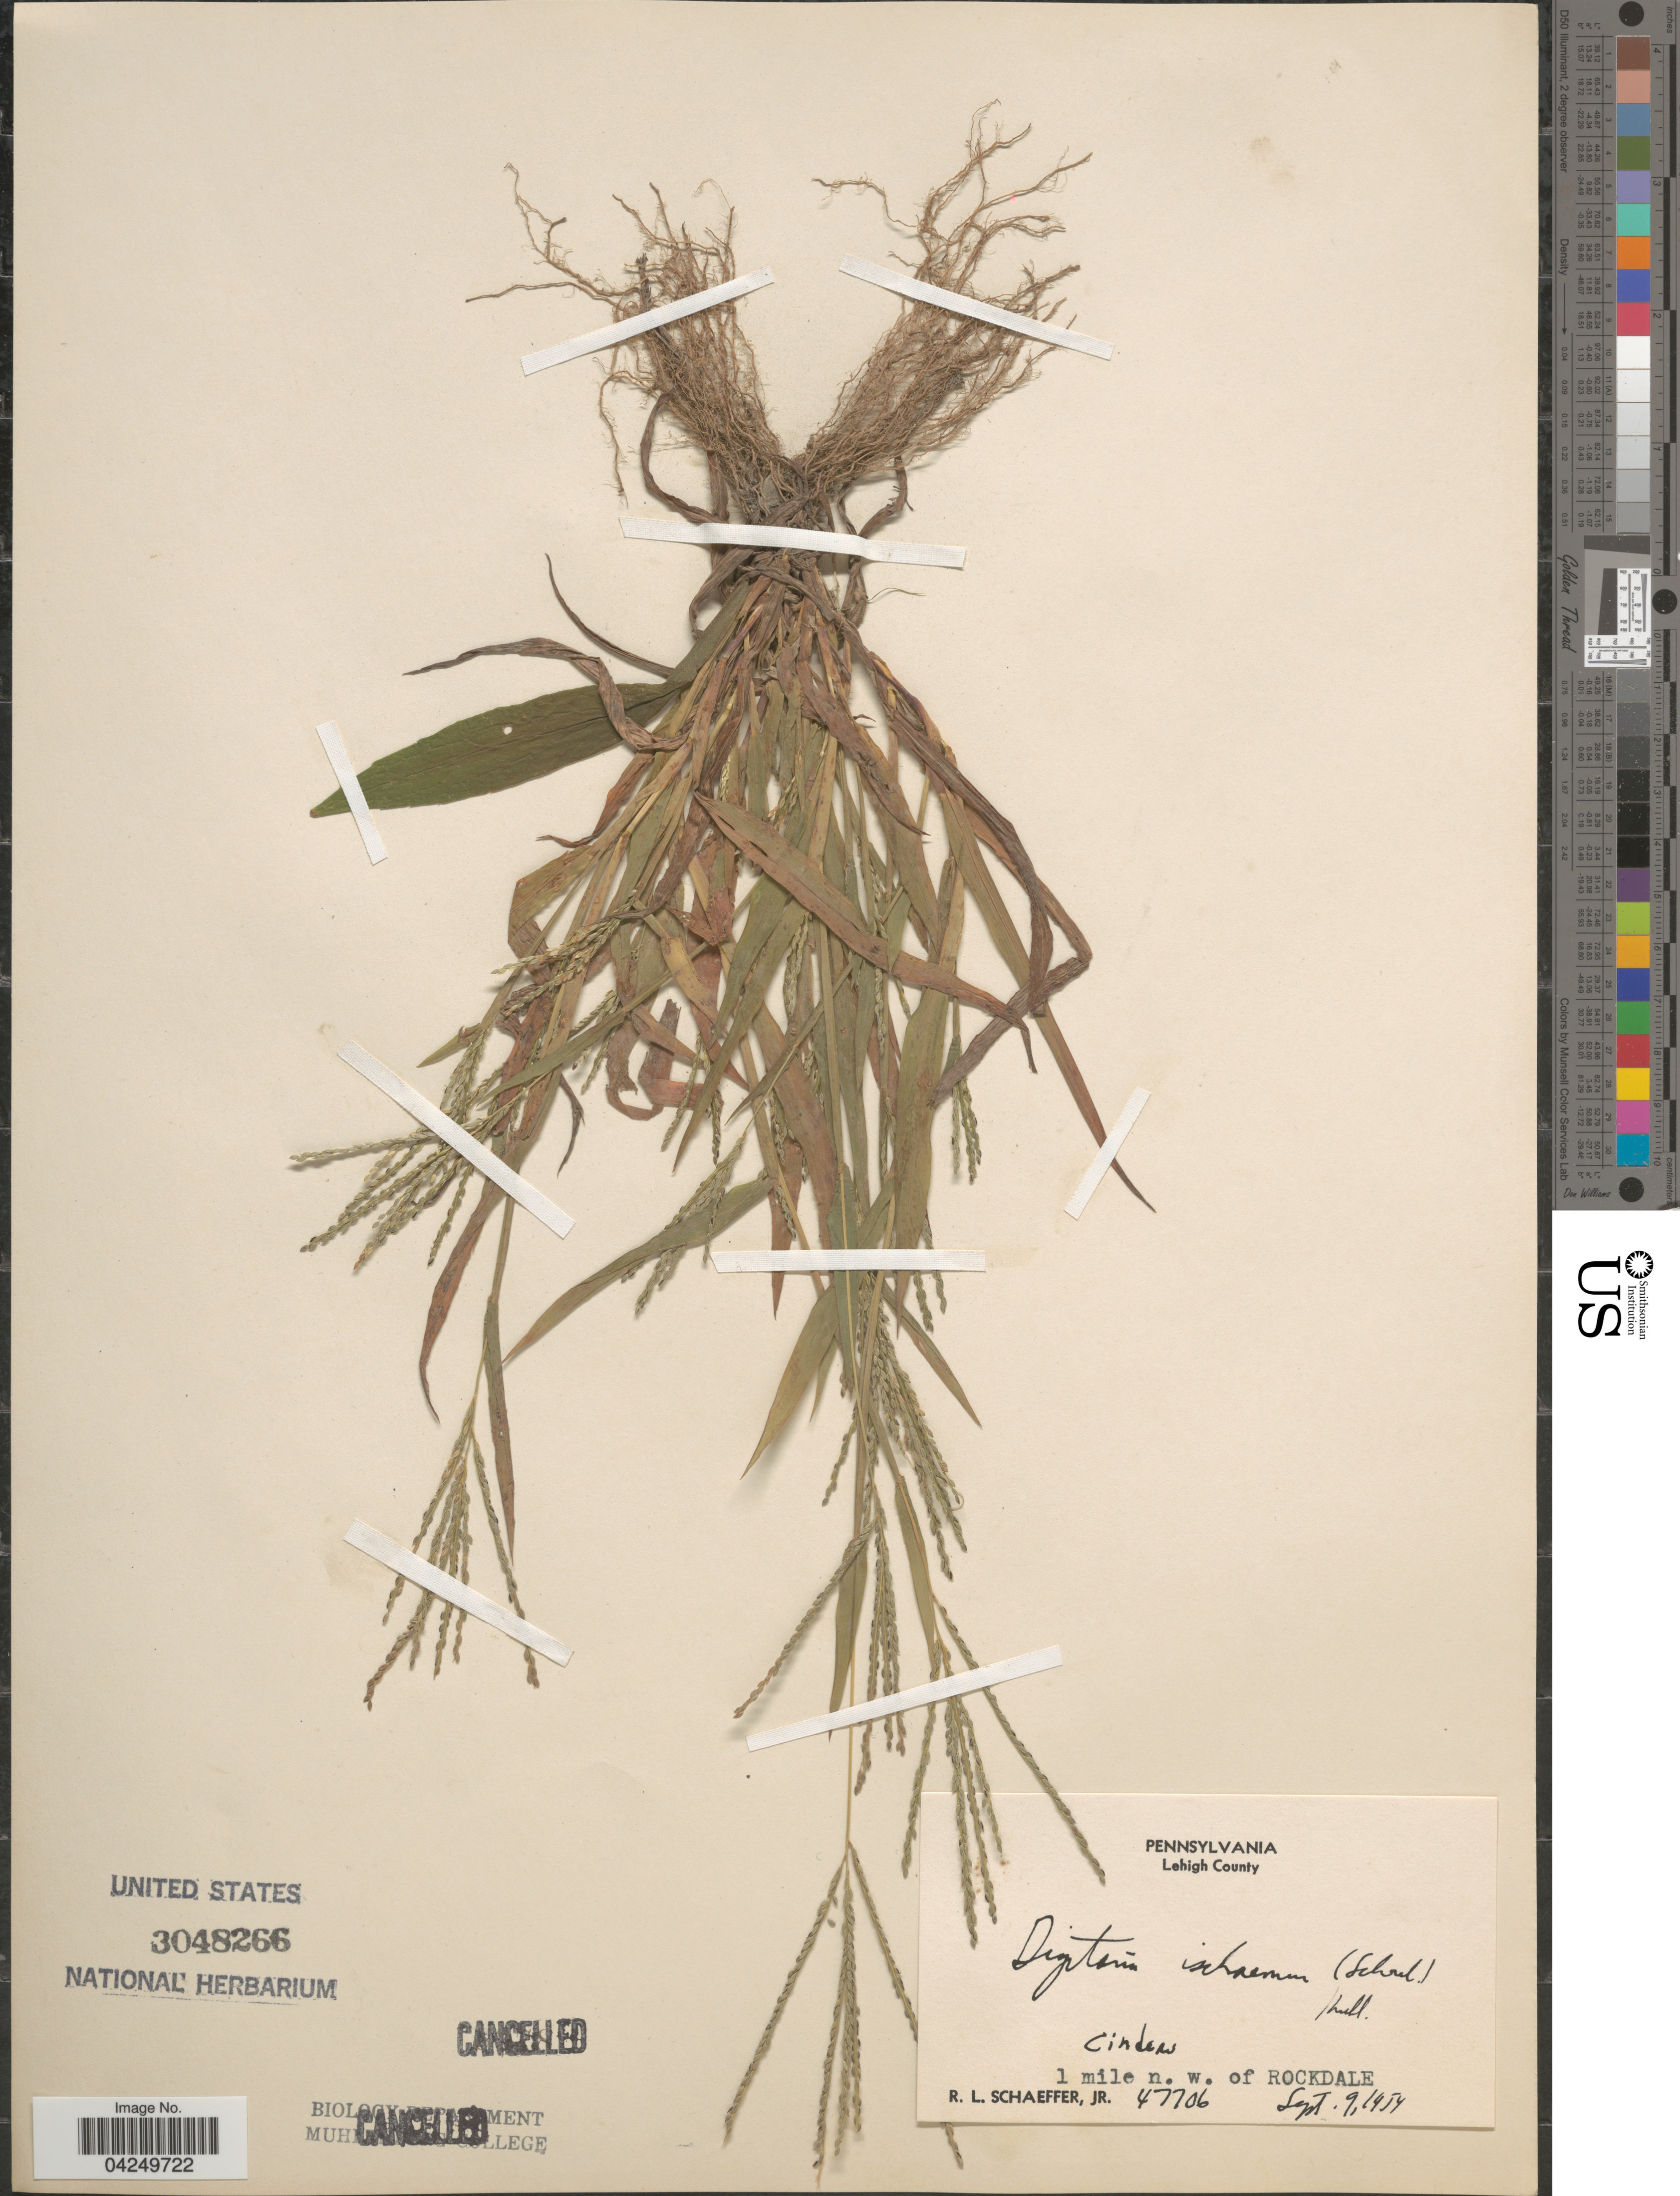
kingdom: Plantae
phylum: Tracheophyta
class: Liliopsida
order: Poales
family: Poaceae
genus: Digitaria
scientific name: Digitaria ischaemum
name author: (Schreber) Schreber ex Muhl.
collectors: R. L. Schaeffer Jr.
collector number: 47706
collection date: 1954-09-09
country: United States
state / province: Pennsylvania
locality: Lehigh County. Cinders. 1 mile n. w. of Rockdale.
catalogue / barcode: US 3048266